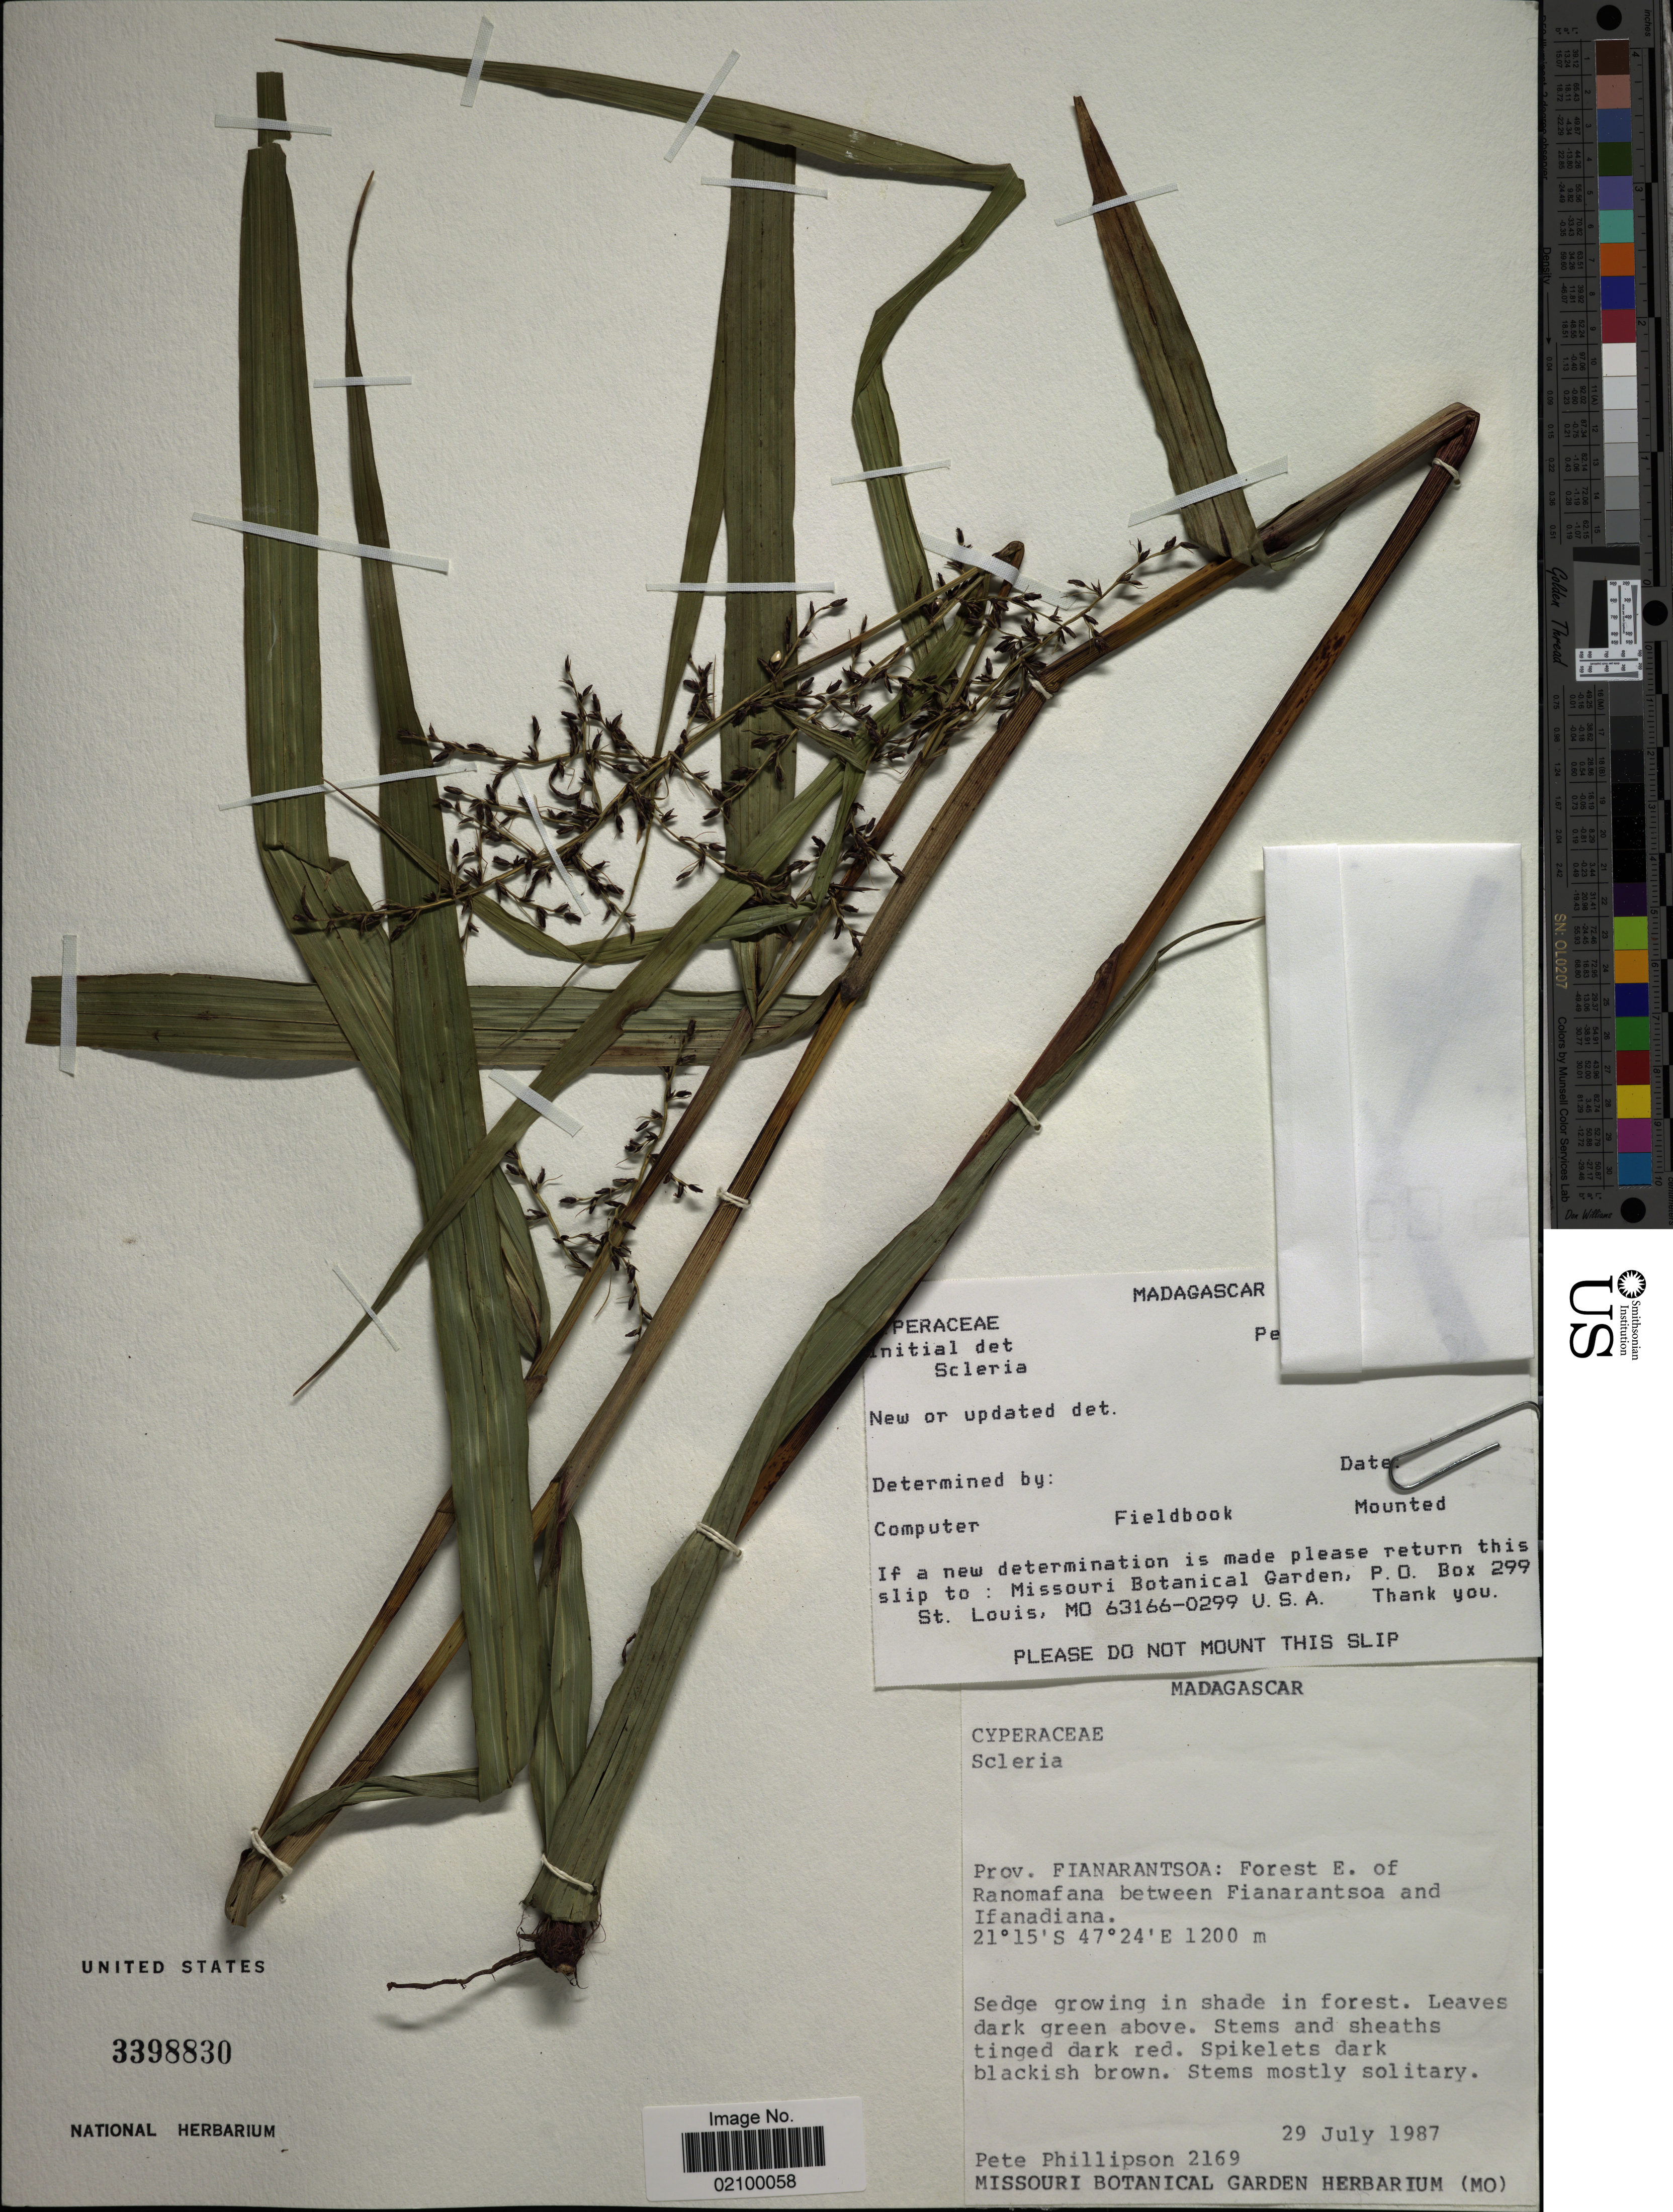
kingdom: Plantae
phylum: Tracheophyta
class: Liliopsida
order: Poales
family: Cyperaceae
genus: Scleria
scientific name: Scleria sp.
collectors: P. B. Phillipson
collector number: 2169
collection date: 1987-07-29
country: Madagascar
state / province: Haute Matsiatra / Vatovavy Fitovinany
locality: Prov. Fianarantsoa: Forest E. of Ranomafana between Fianarantsoa and Ifanadiana.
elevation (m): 1200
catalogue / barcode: US 3398830